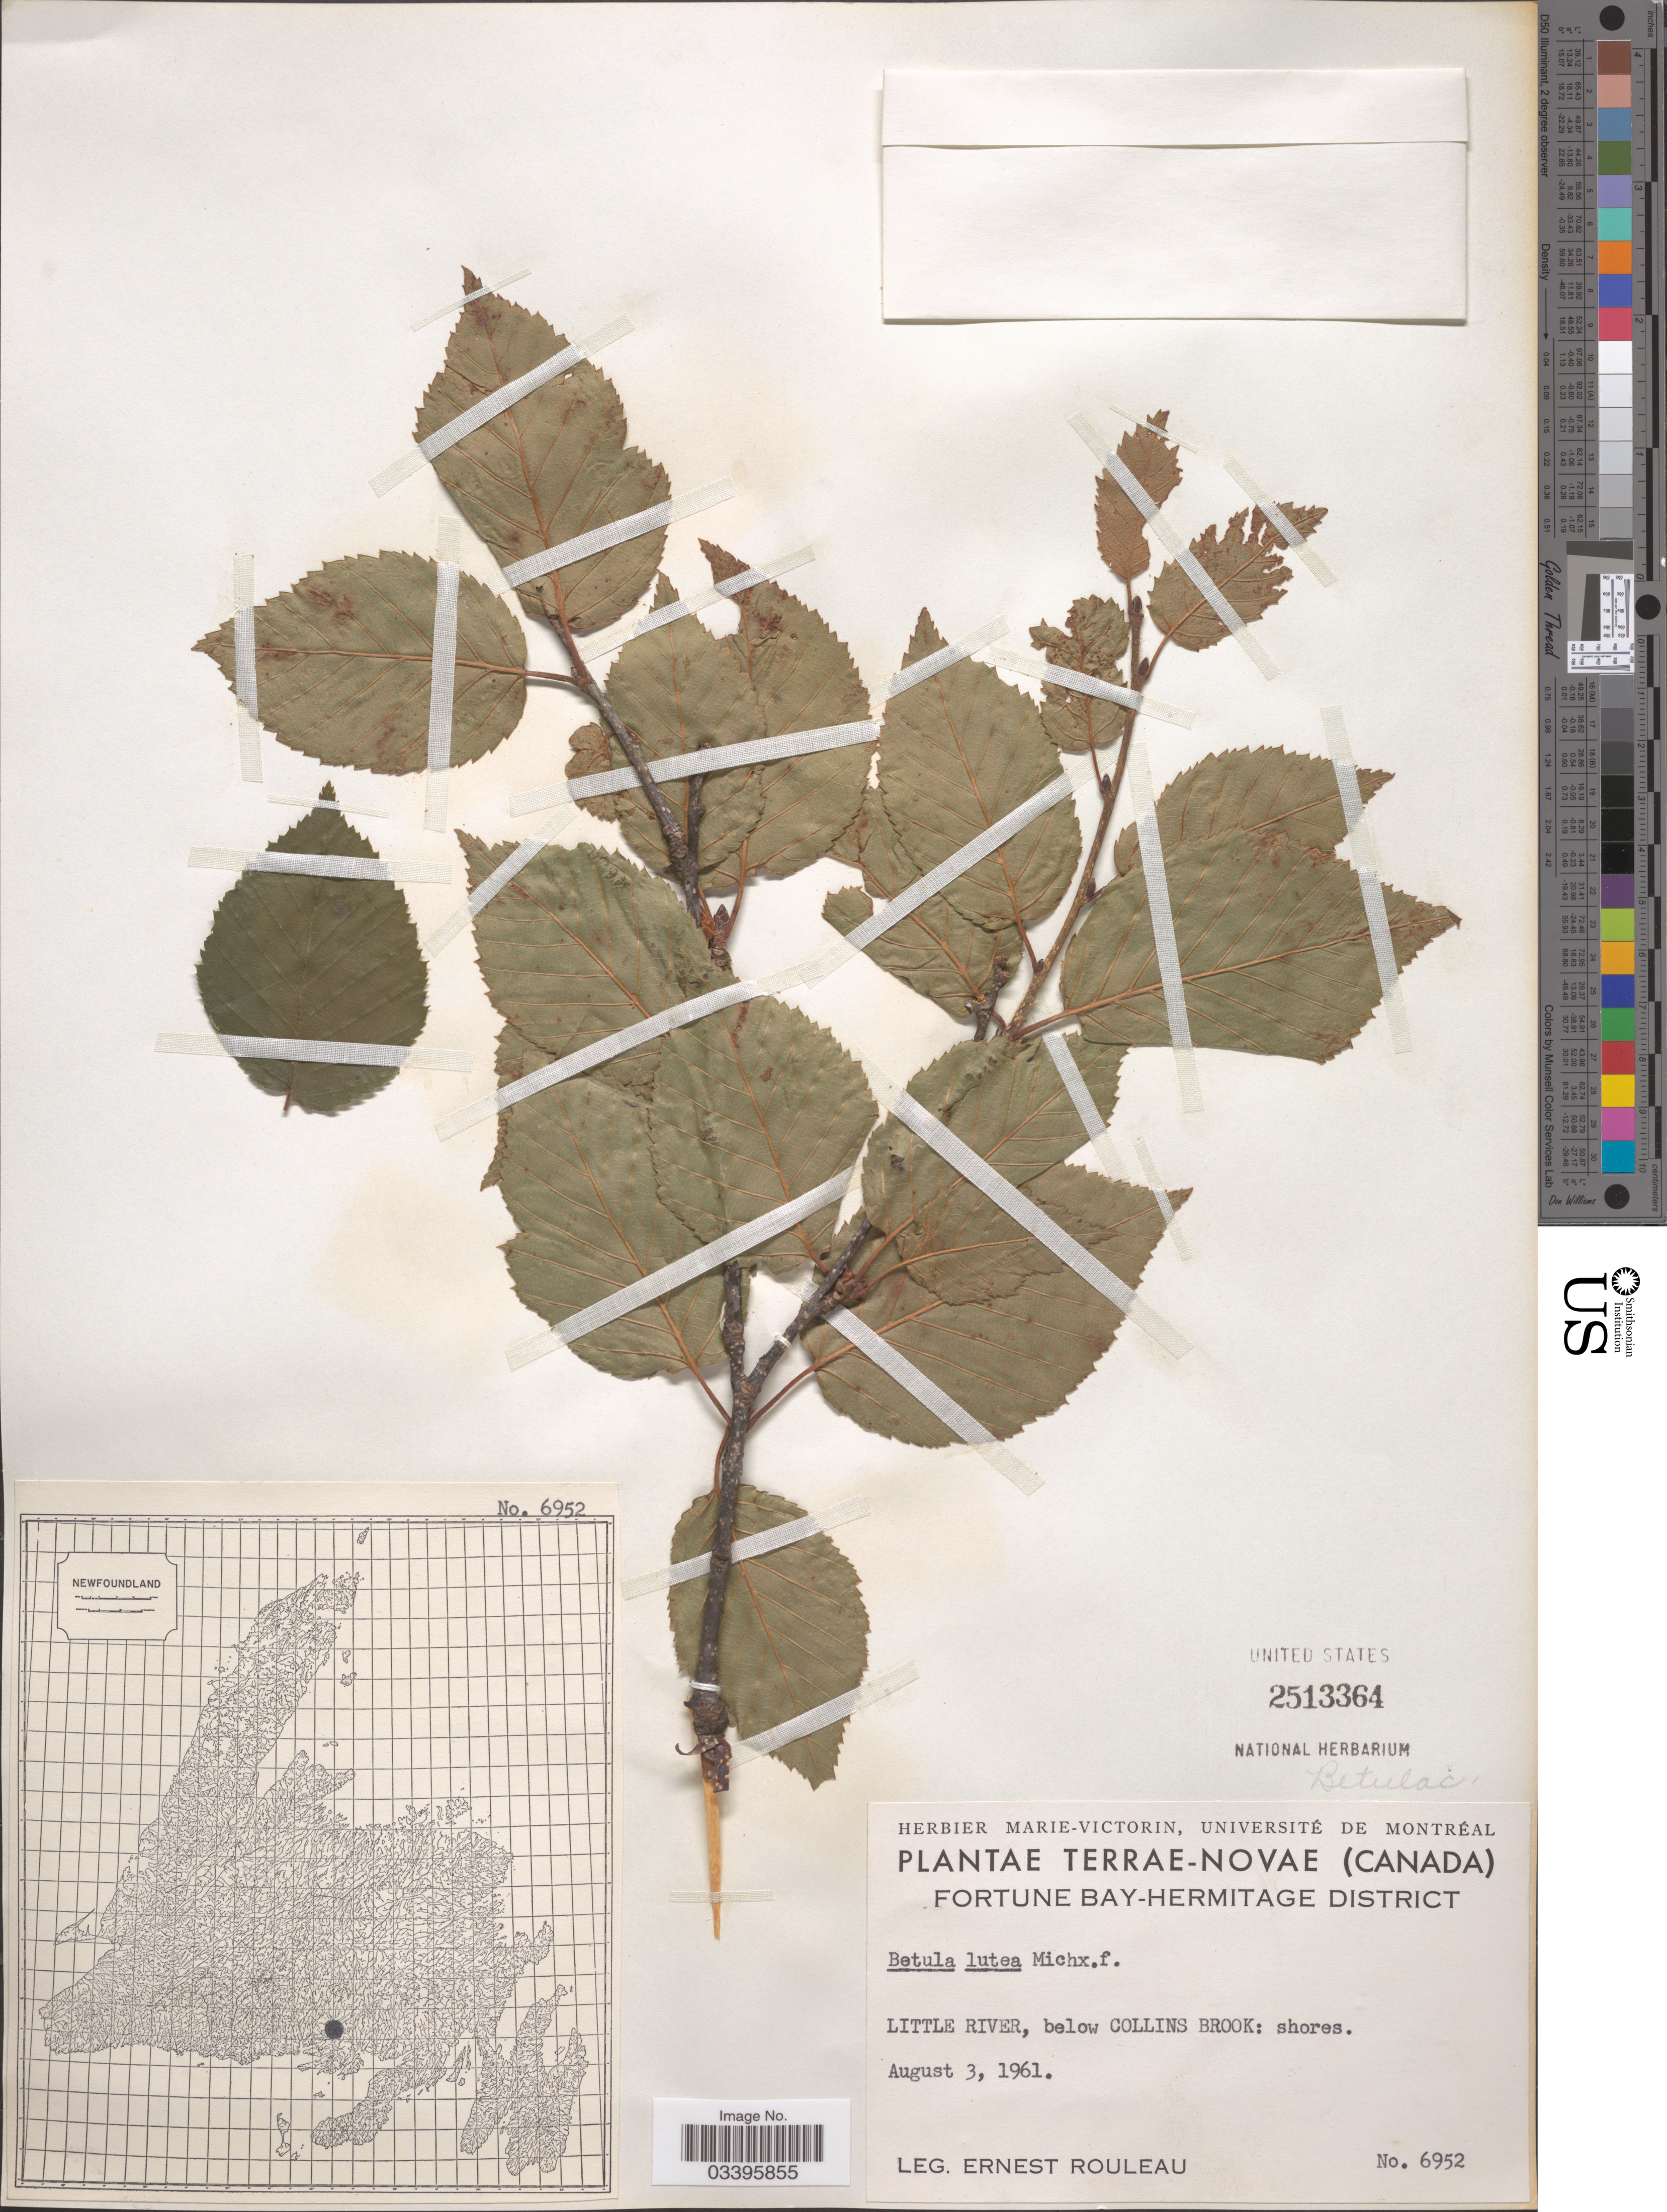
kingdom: Plantae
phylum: Tracheophyta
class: Magnoliopsida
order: Fagales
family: Betulaceae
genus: Betula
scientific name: Betula lutea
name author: F. Michx.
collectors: J. Rouleau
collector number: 6952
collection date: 1961-08-03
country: Canada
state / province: Newfoundland and Labrador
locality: Terrae-Novae. Fortune Bay-Hermitage District. Little River, below Collins Brook.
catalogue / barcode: US 2513364